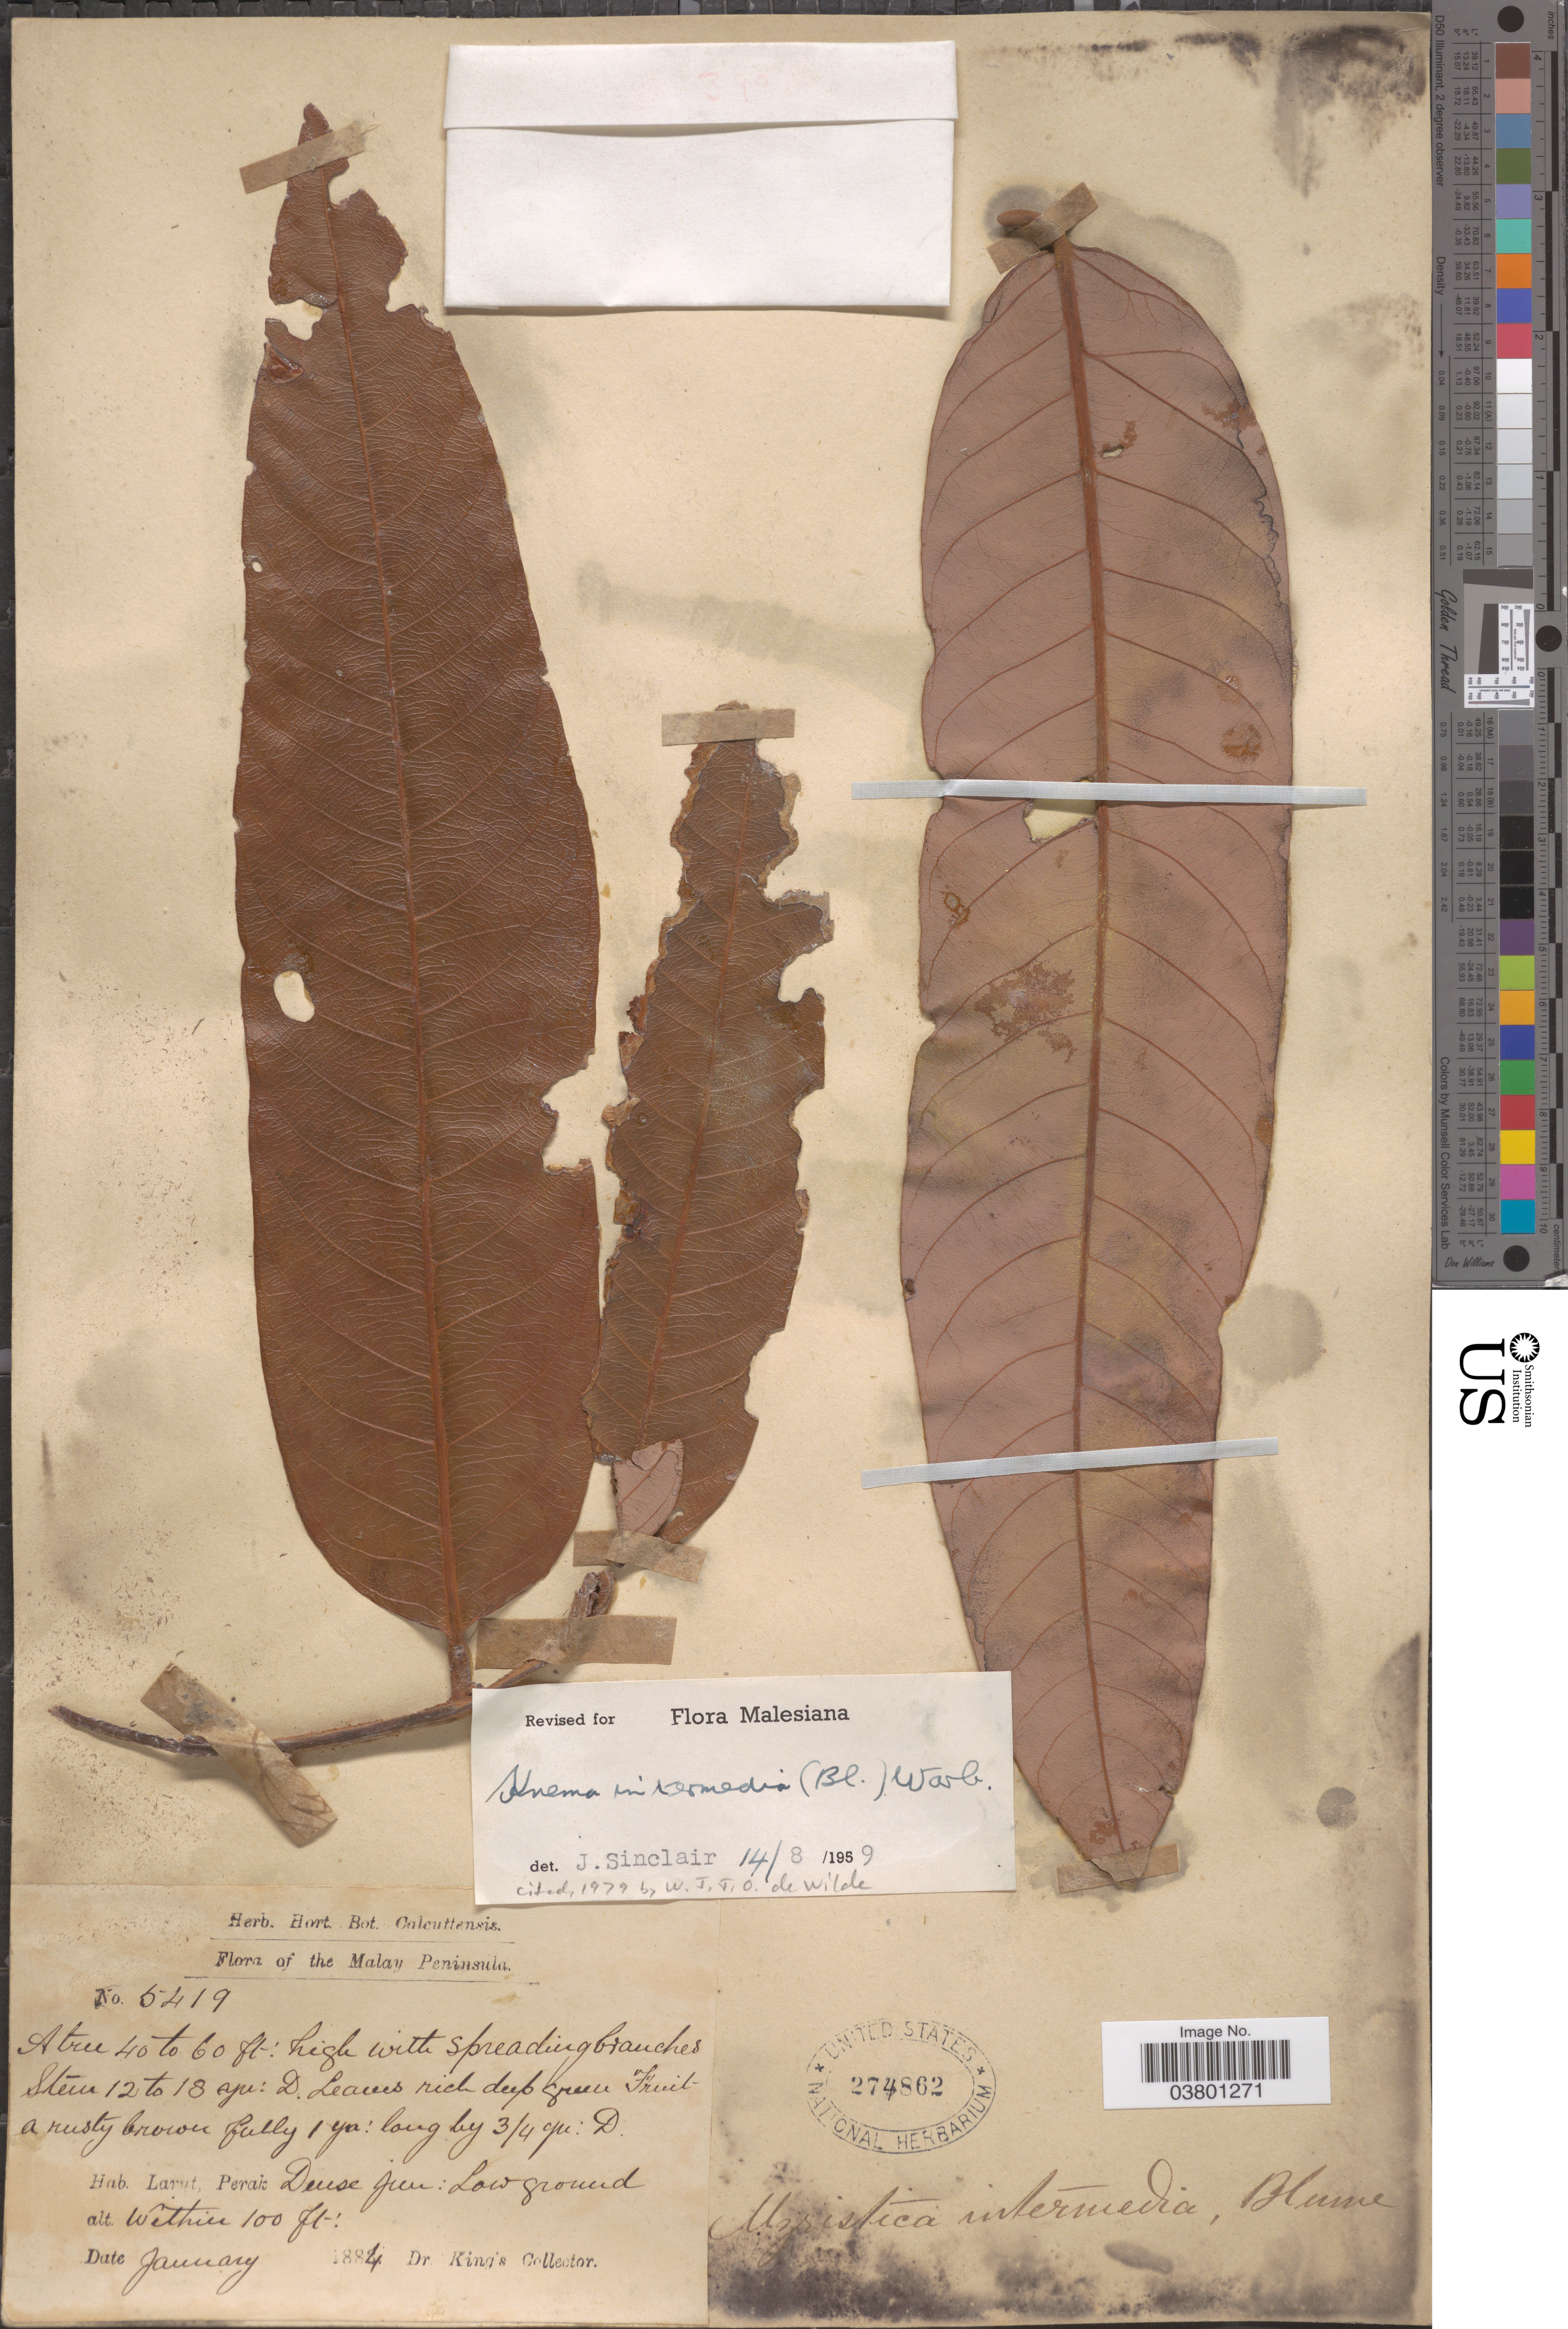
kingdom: Plantae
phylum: Tracheophyta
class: Magnoliopsida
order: Magnoliales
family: Myristicaceae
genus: Knema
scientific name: Knema intermedia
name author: (Blume) Warb.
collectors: Dr. King's collector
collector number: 5419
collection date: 1884-01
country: Malaysia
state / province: Perak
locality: The Malay Peninsula. Larut.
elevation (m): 30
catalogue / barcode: US 274862